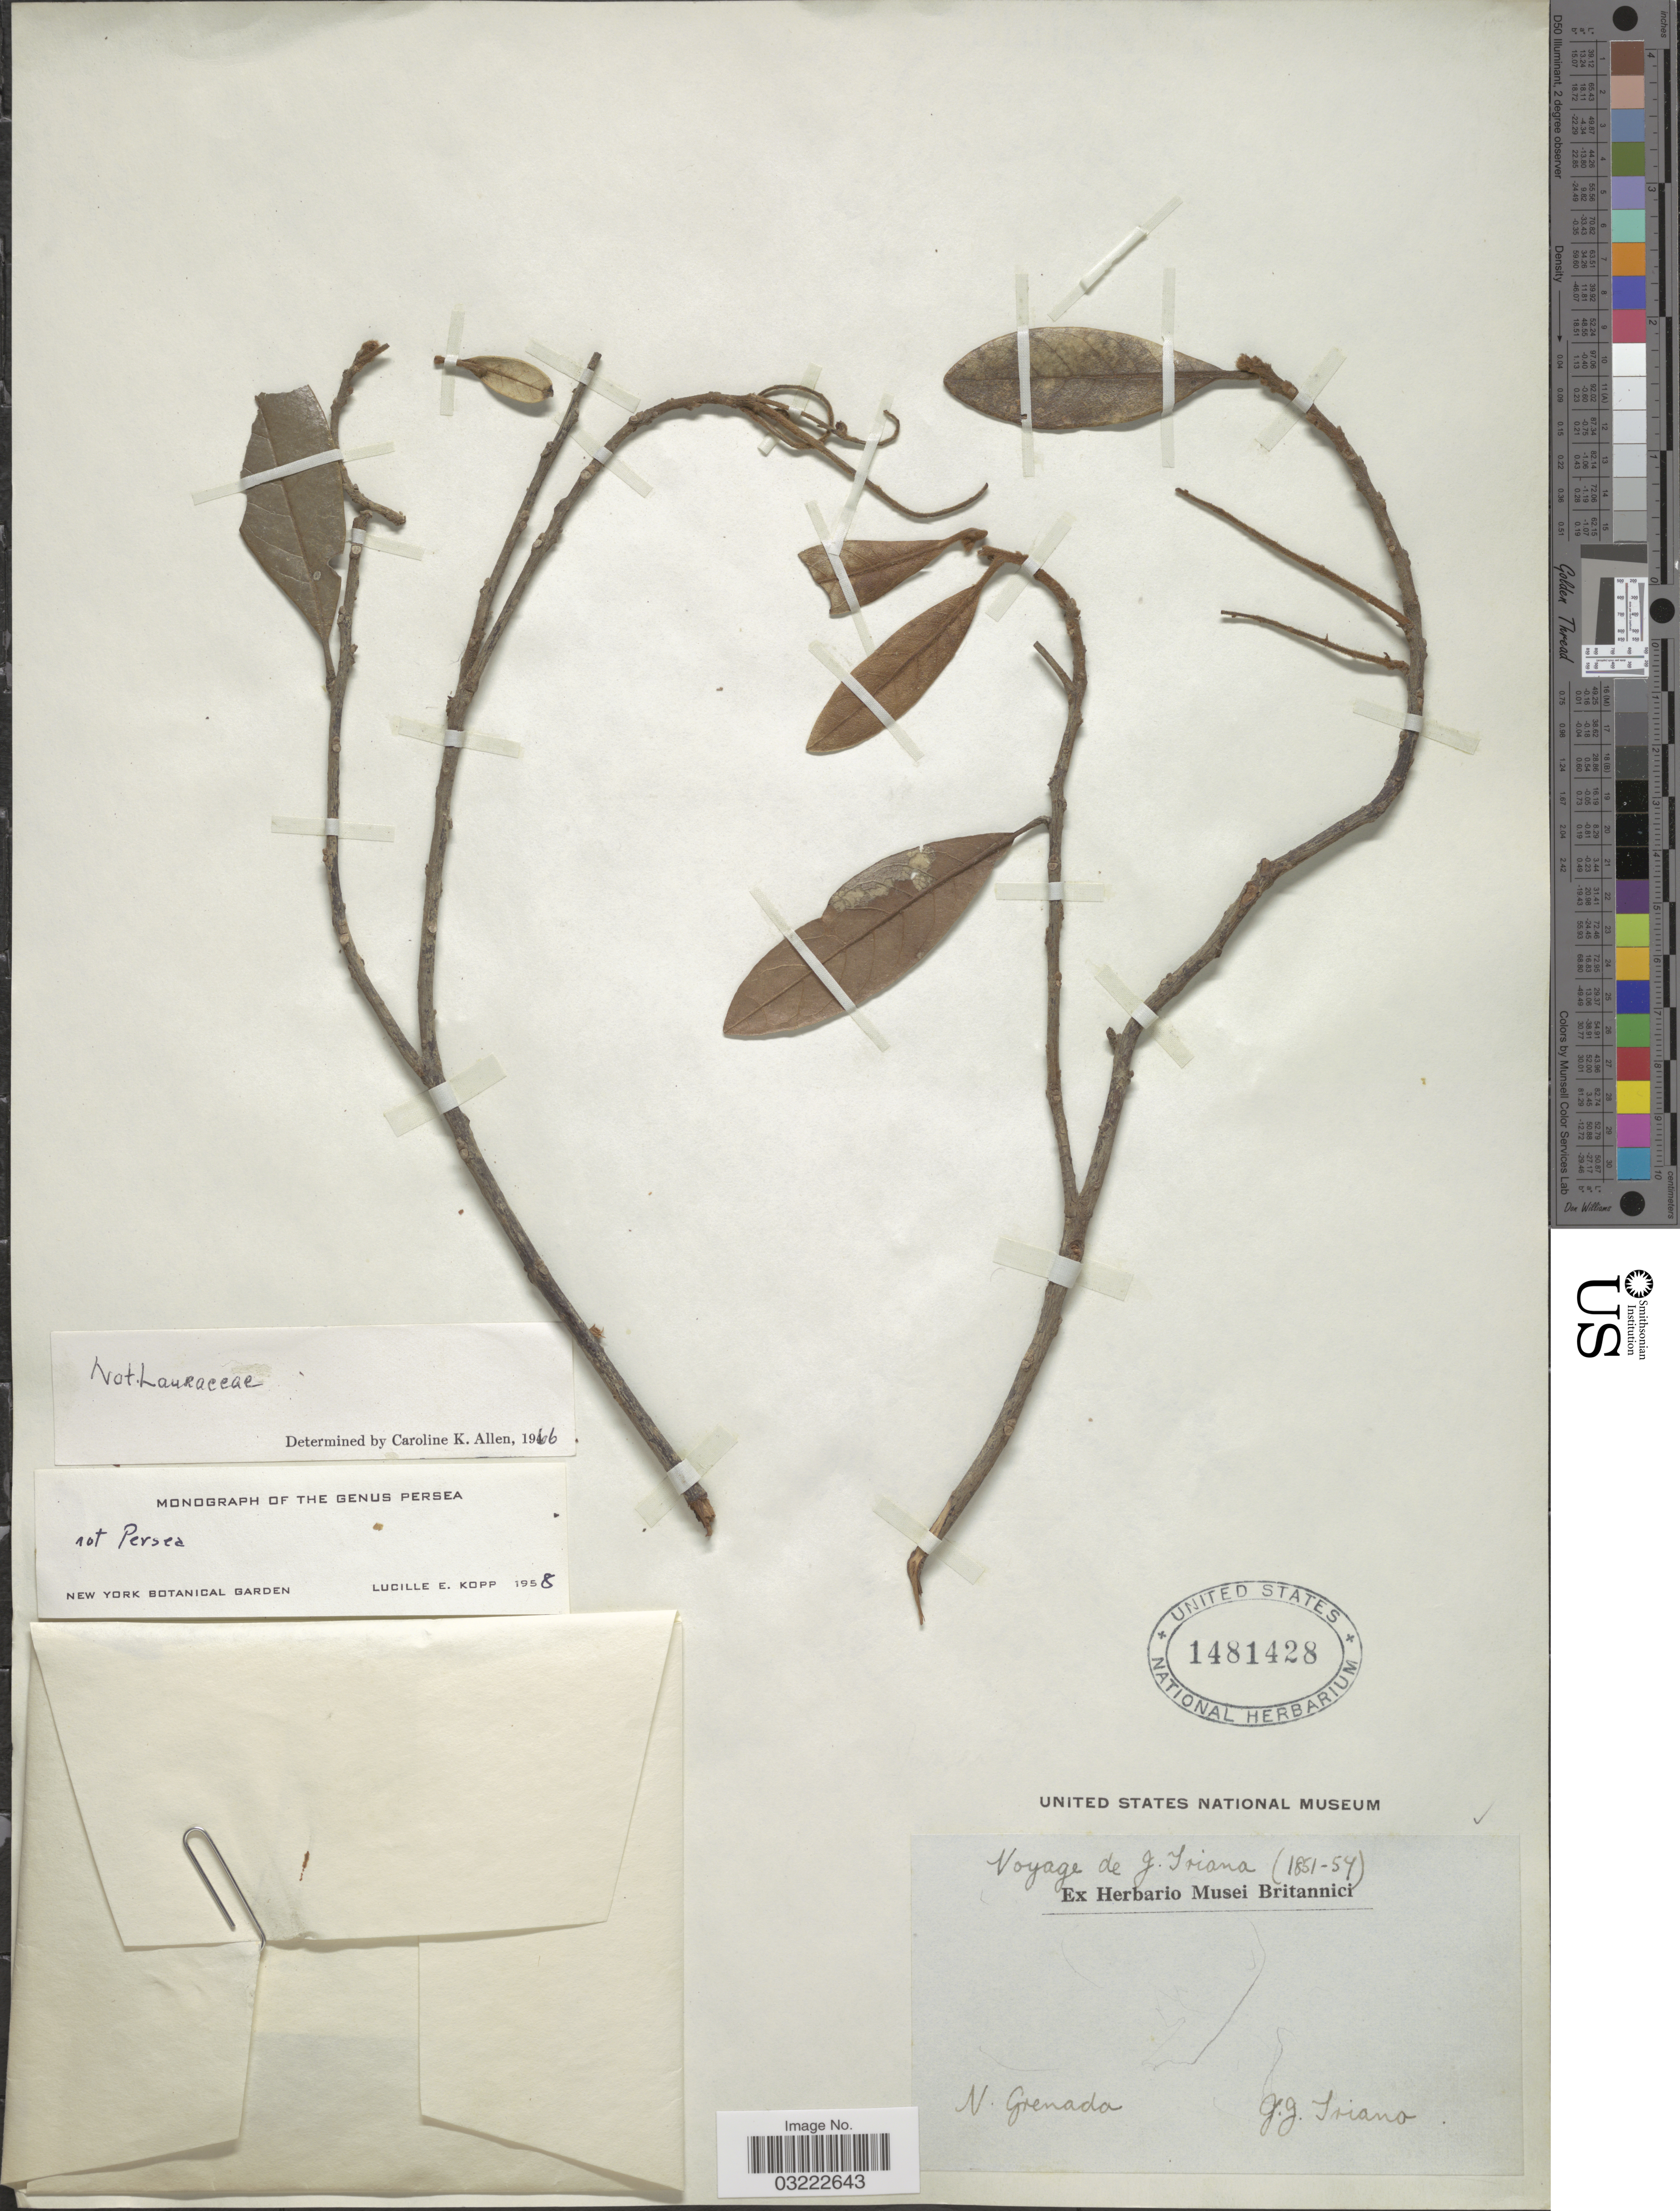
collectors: J. J. Triana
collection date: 1851/1854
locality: N. Grenada.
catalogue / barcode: US 1481428